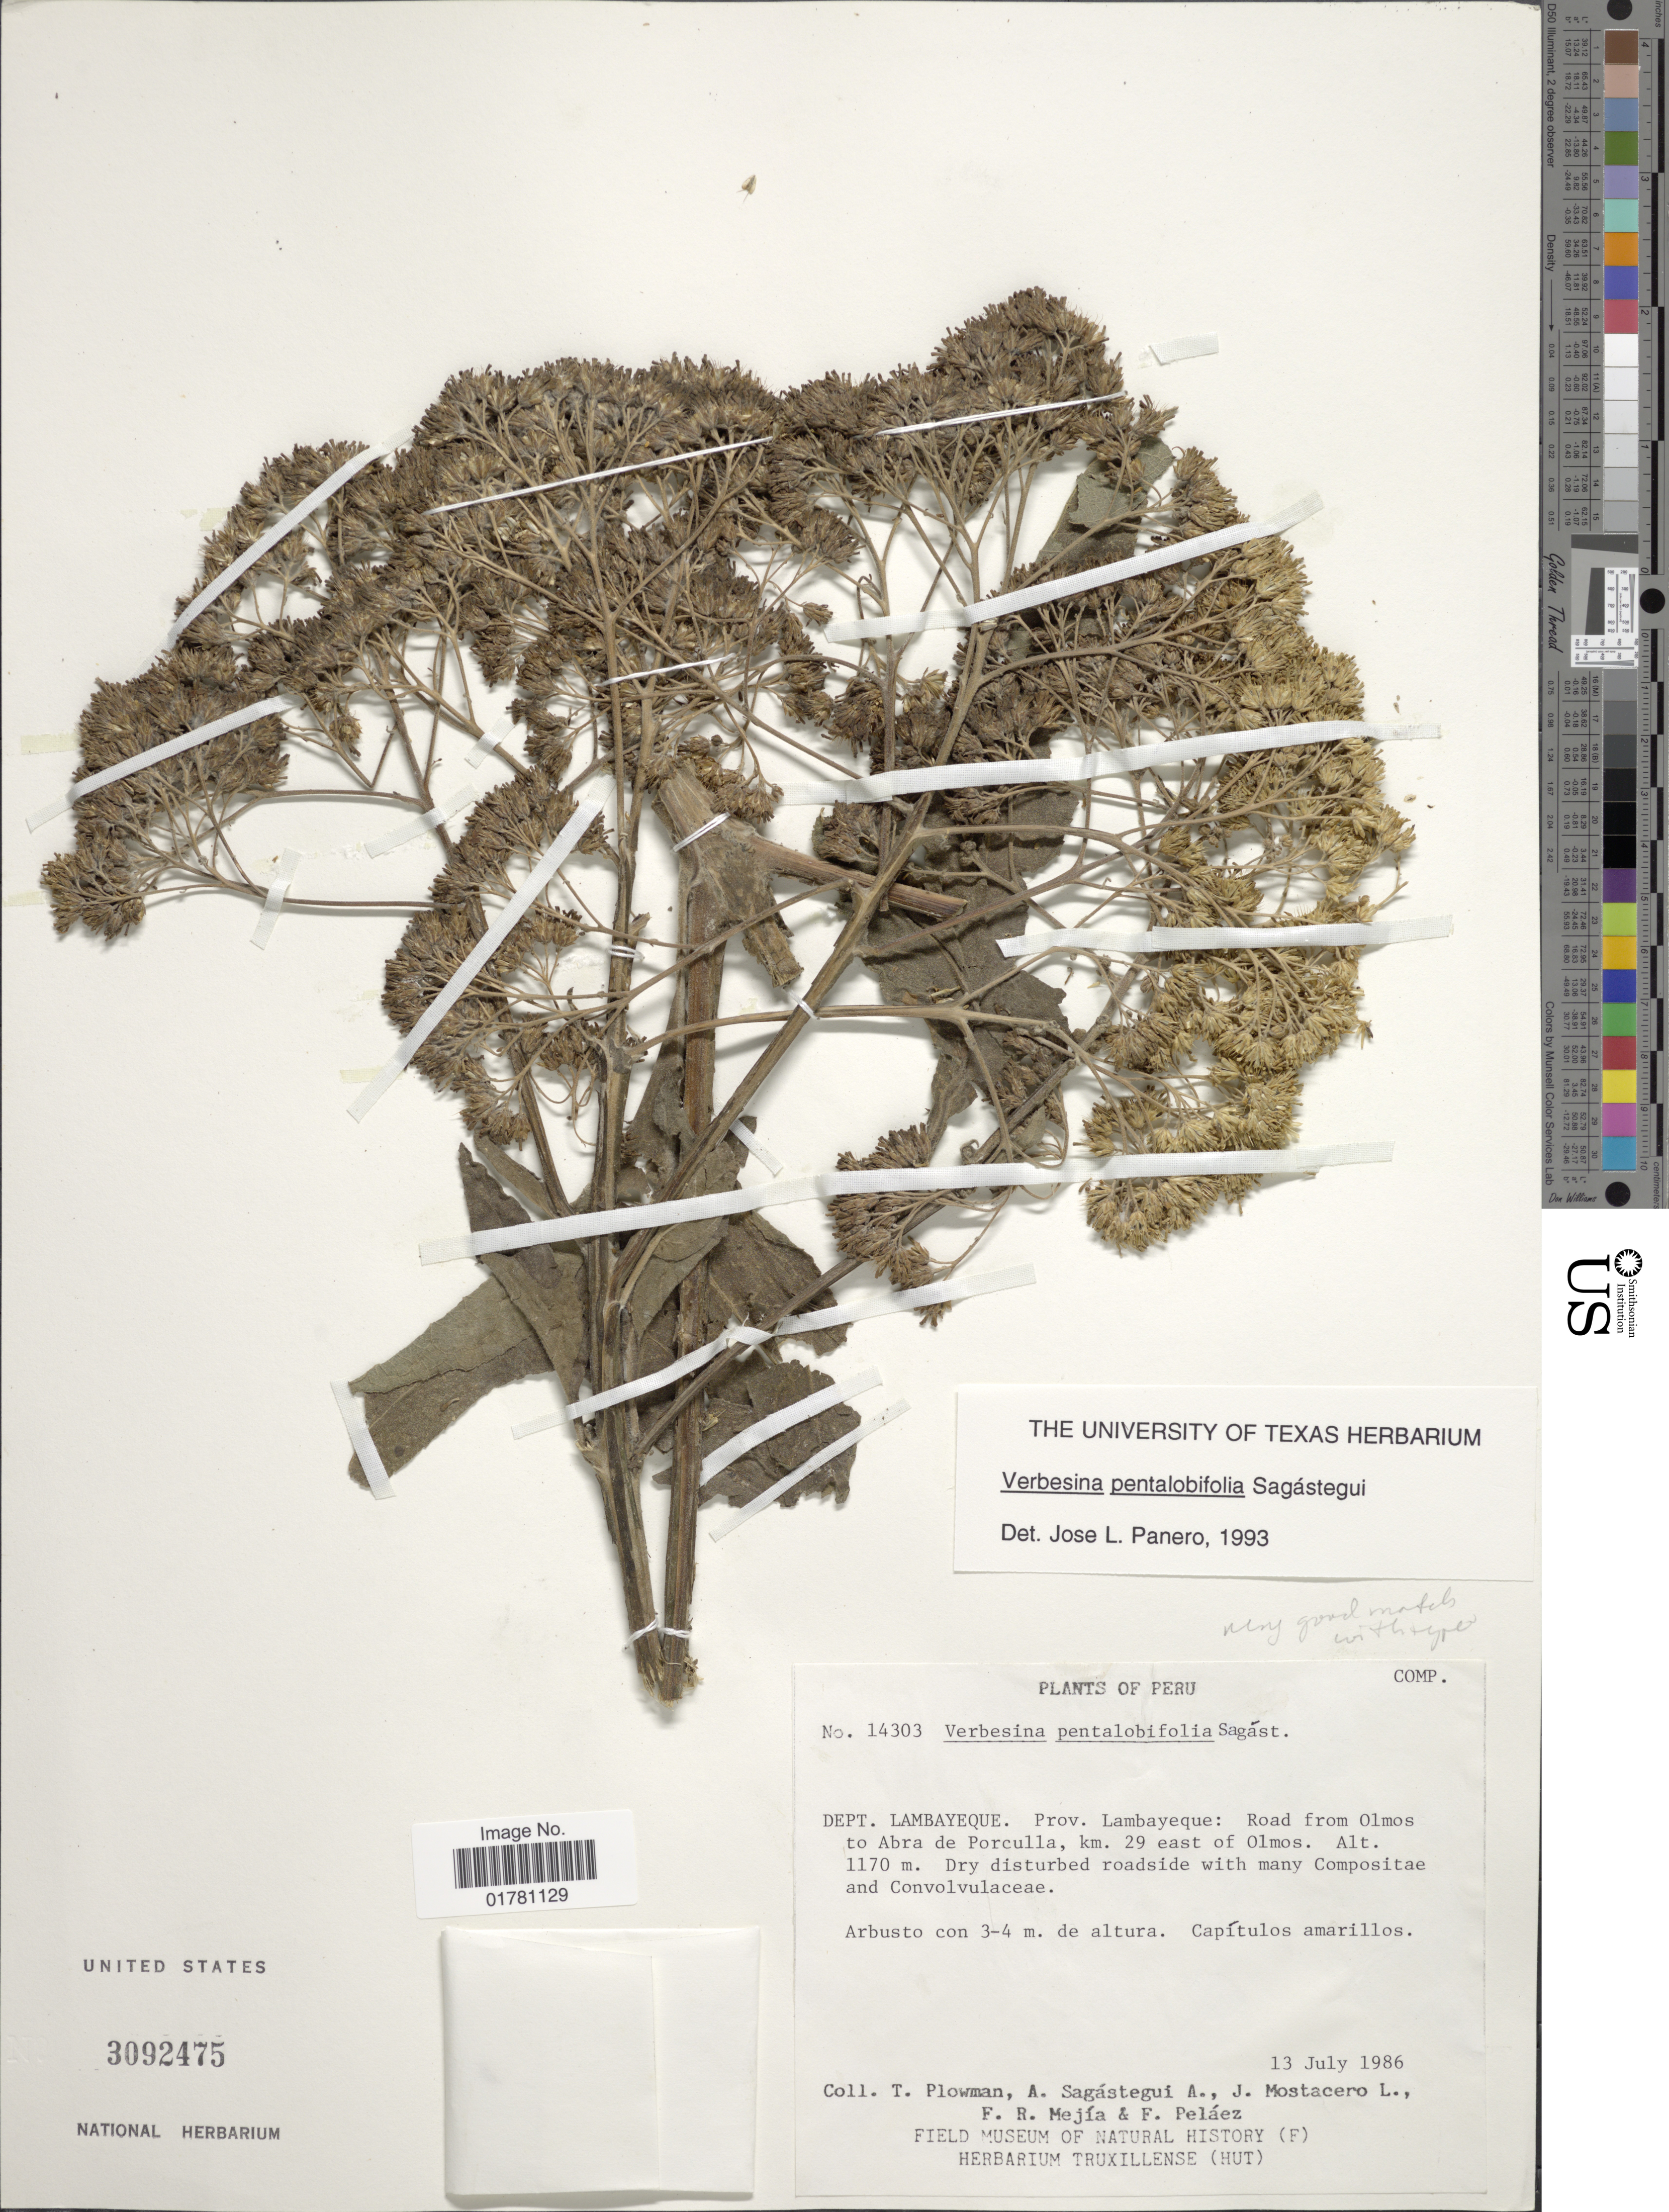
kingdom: Plantae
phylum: Tracheophyta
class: Magnoliopsida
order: Asterales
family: Asteraceae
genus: Verbesina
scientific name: Verbesina pentalobifolia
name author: Sagást.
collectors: T. Plowman, A. Sagástegui A., J. Mostacero L., F. R. Mejia & F. Pelaez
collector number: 14303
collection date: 1986-07-13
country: Peru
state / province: Lambayeque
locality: Dept. Lambayeque. prov. Lambayeque: Road from Olmos to Abra de Porculla, km 29 east of Olmos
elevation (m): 1170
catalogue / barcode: US 3092475